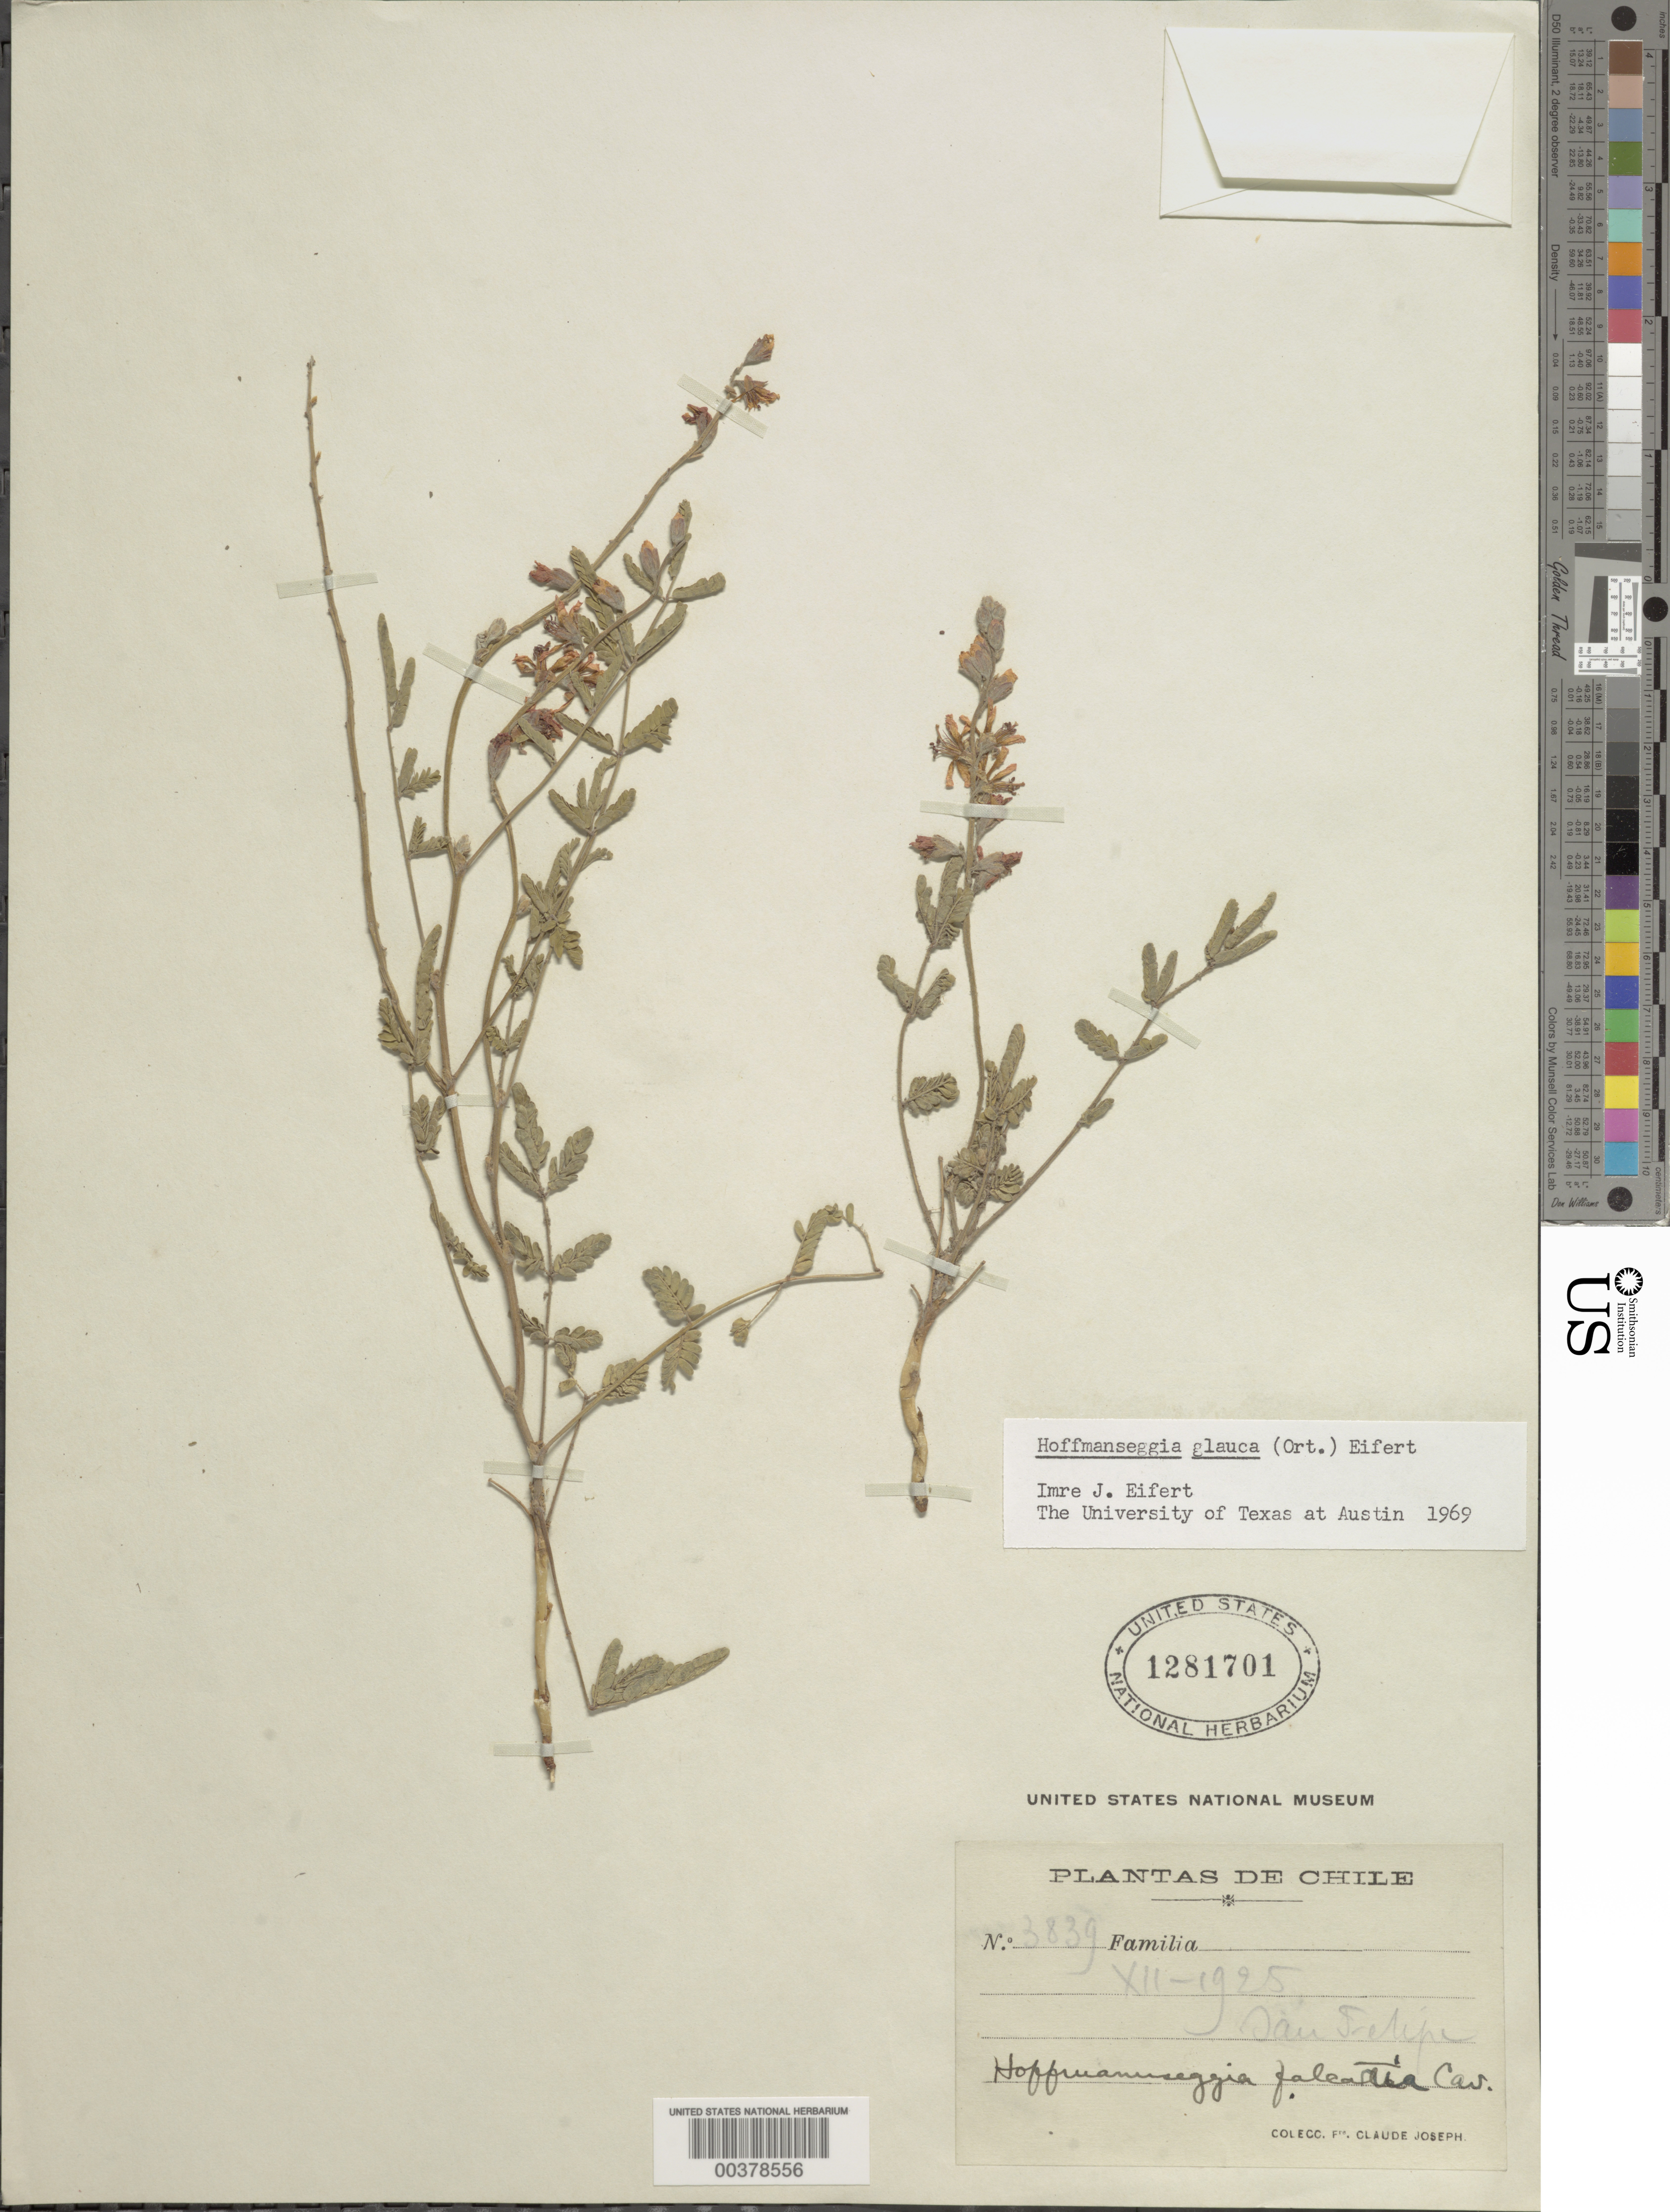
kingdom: Plantae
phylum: Tracheophyta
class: Magnoliopsida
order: Fabales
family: Fabaceae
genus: Hoffmannseggia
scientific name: Hoffmannseggia glauca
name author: (Ortega) Eifert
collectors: Bro. Claude-Joseph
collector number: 3839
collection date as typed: Dec 1925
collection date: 1925-12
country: Chile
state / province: Región Metropolitana (RM)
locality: San felipe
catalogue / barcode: US 1281701